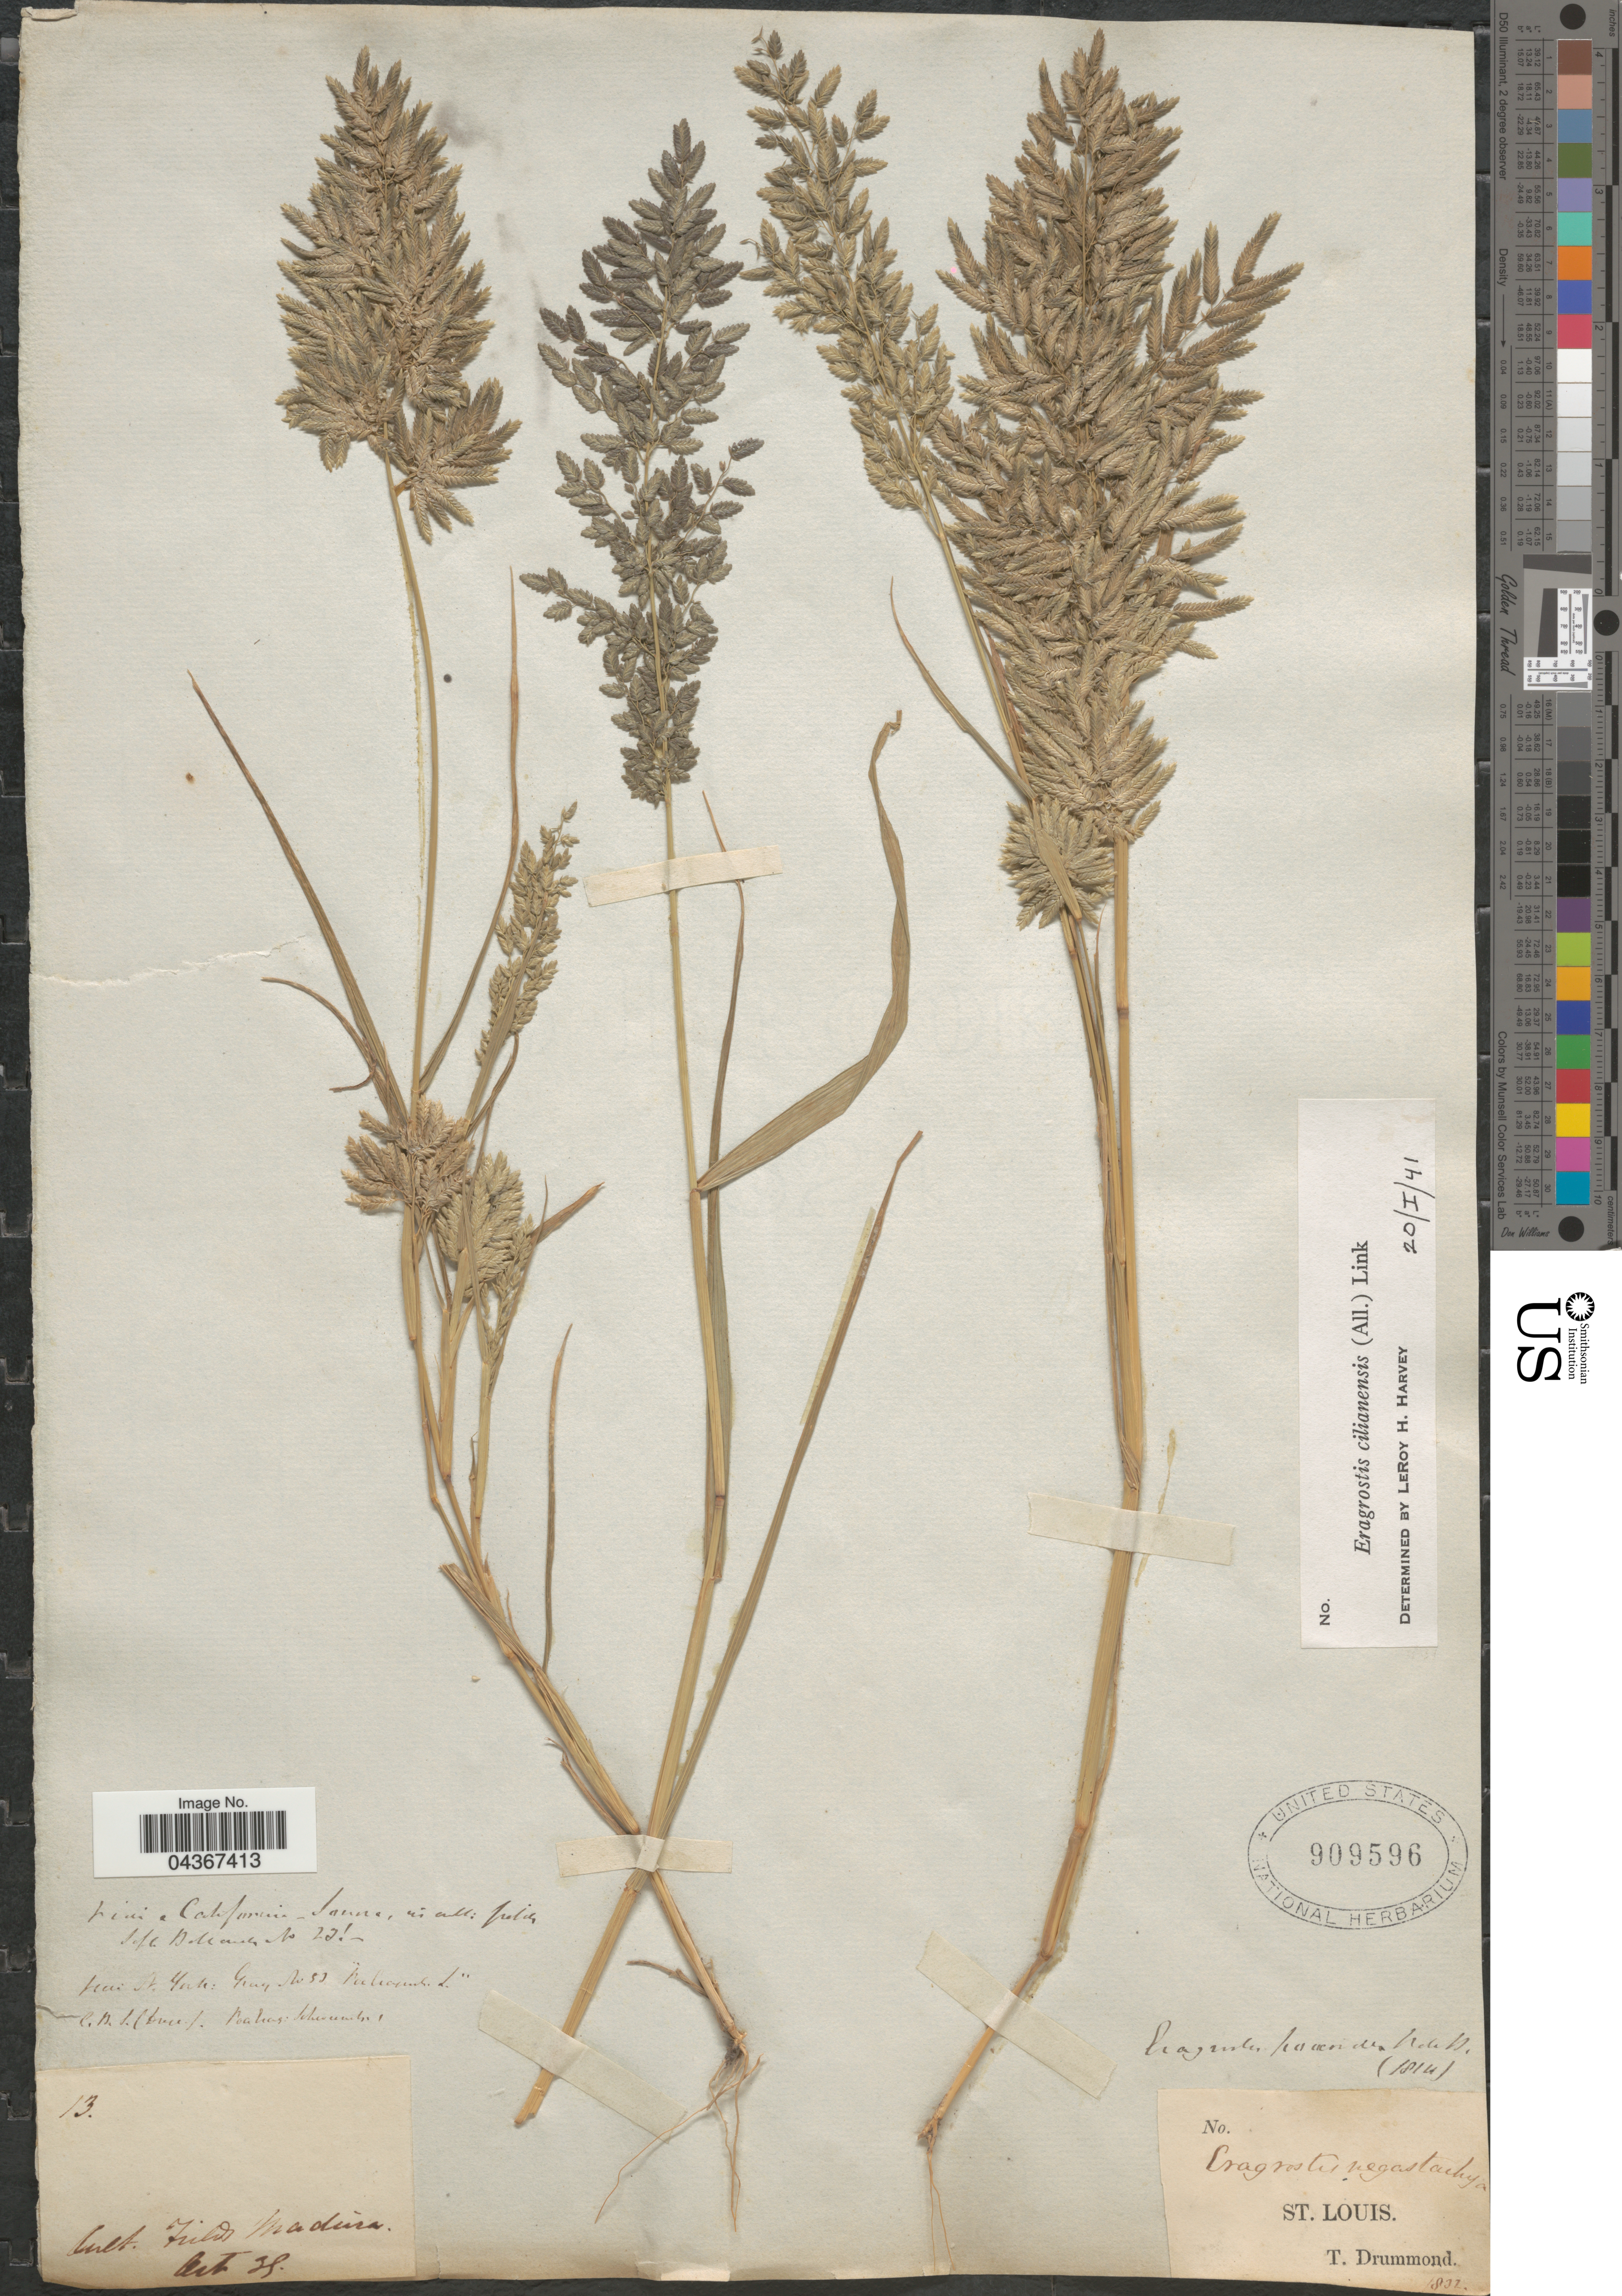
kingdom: Plantae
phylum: Tracheophyta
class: Liliopsida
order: Poales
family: Poaceae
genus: Eragrostis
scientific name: Eragrostis cilianensis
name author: (Bellardi) Vignolo ex Janch.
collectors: T. Drummond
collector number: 13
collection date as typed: Transcribed d/m/y: /10/35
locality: Cult. Fields Madeira. St. Louis.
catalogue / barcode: US 909596